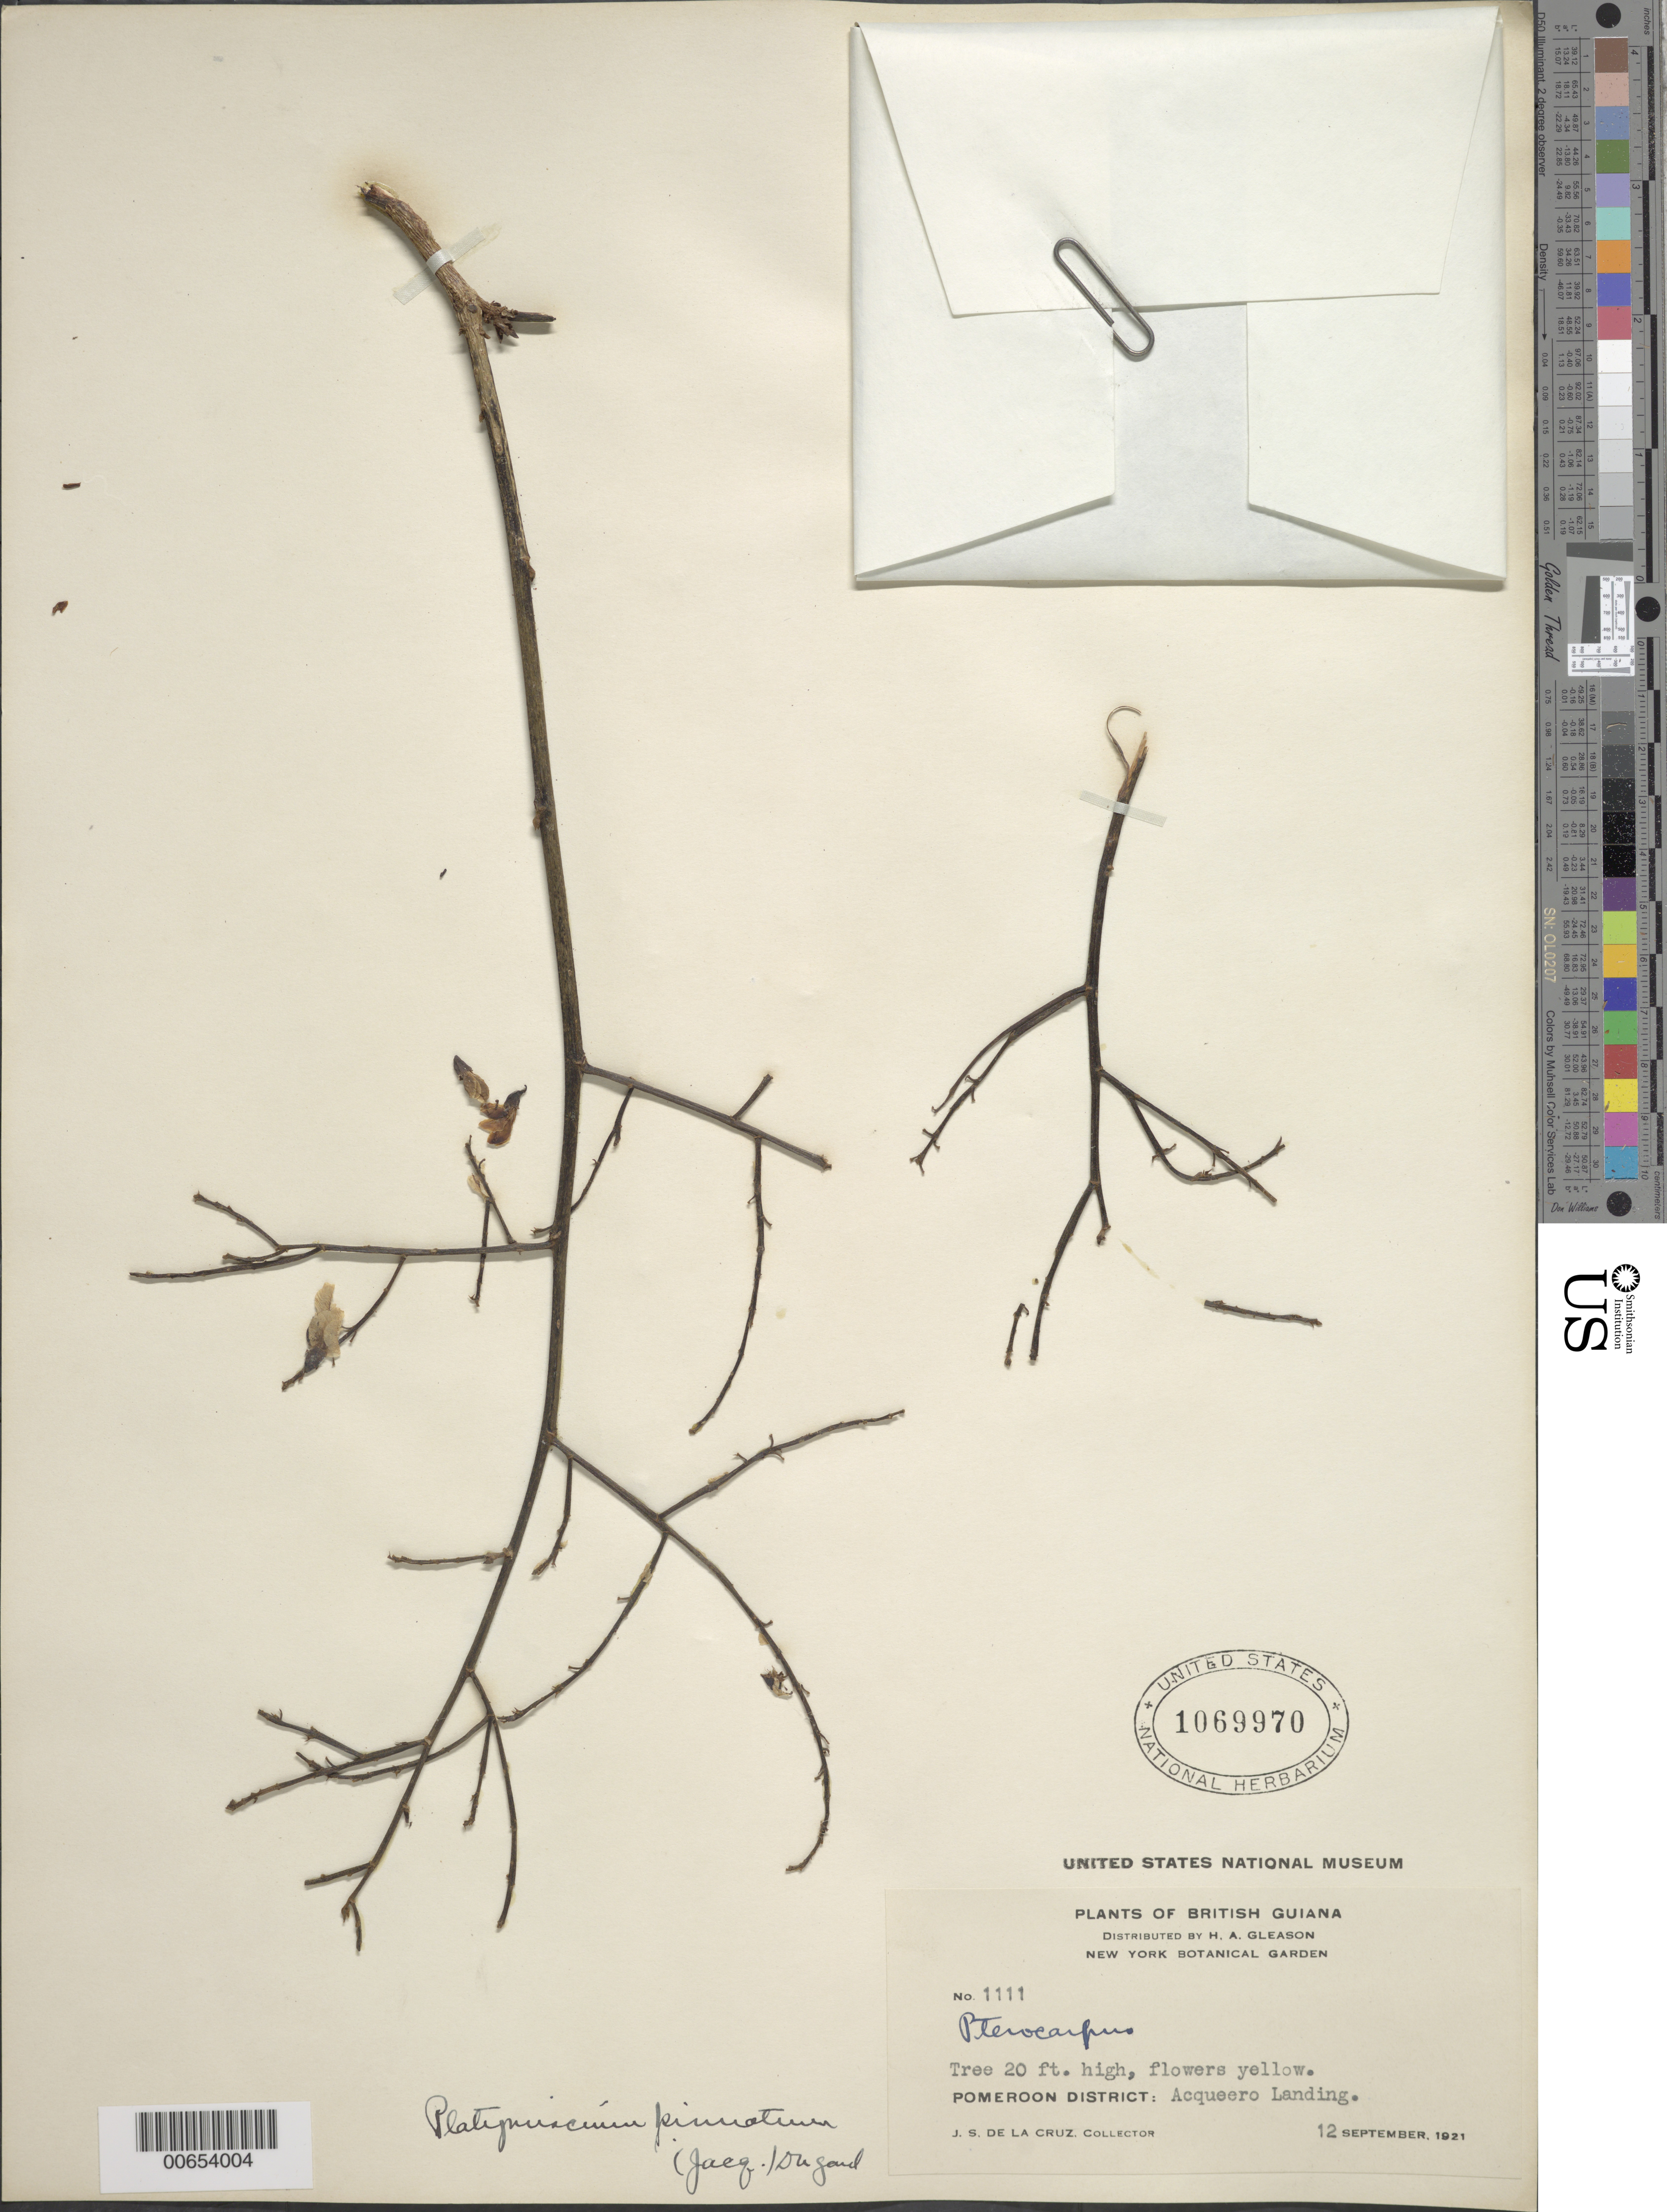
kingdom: Plantae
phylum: Tracheophyta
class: Magnoliopsida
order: Fabales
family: Fabaceae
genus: Platymiscium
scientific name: Platymiscium pinnatum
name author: (Jacq.) Dugand G.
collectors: J. S. de la Cruz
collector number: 1111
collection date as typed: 12-Sep-21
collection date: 1921-09-12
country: Guyana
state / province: Barima-Waini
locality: Acqueero Landing, Pomeroon Dist.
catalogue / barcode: US 1069970